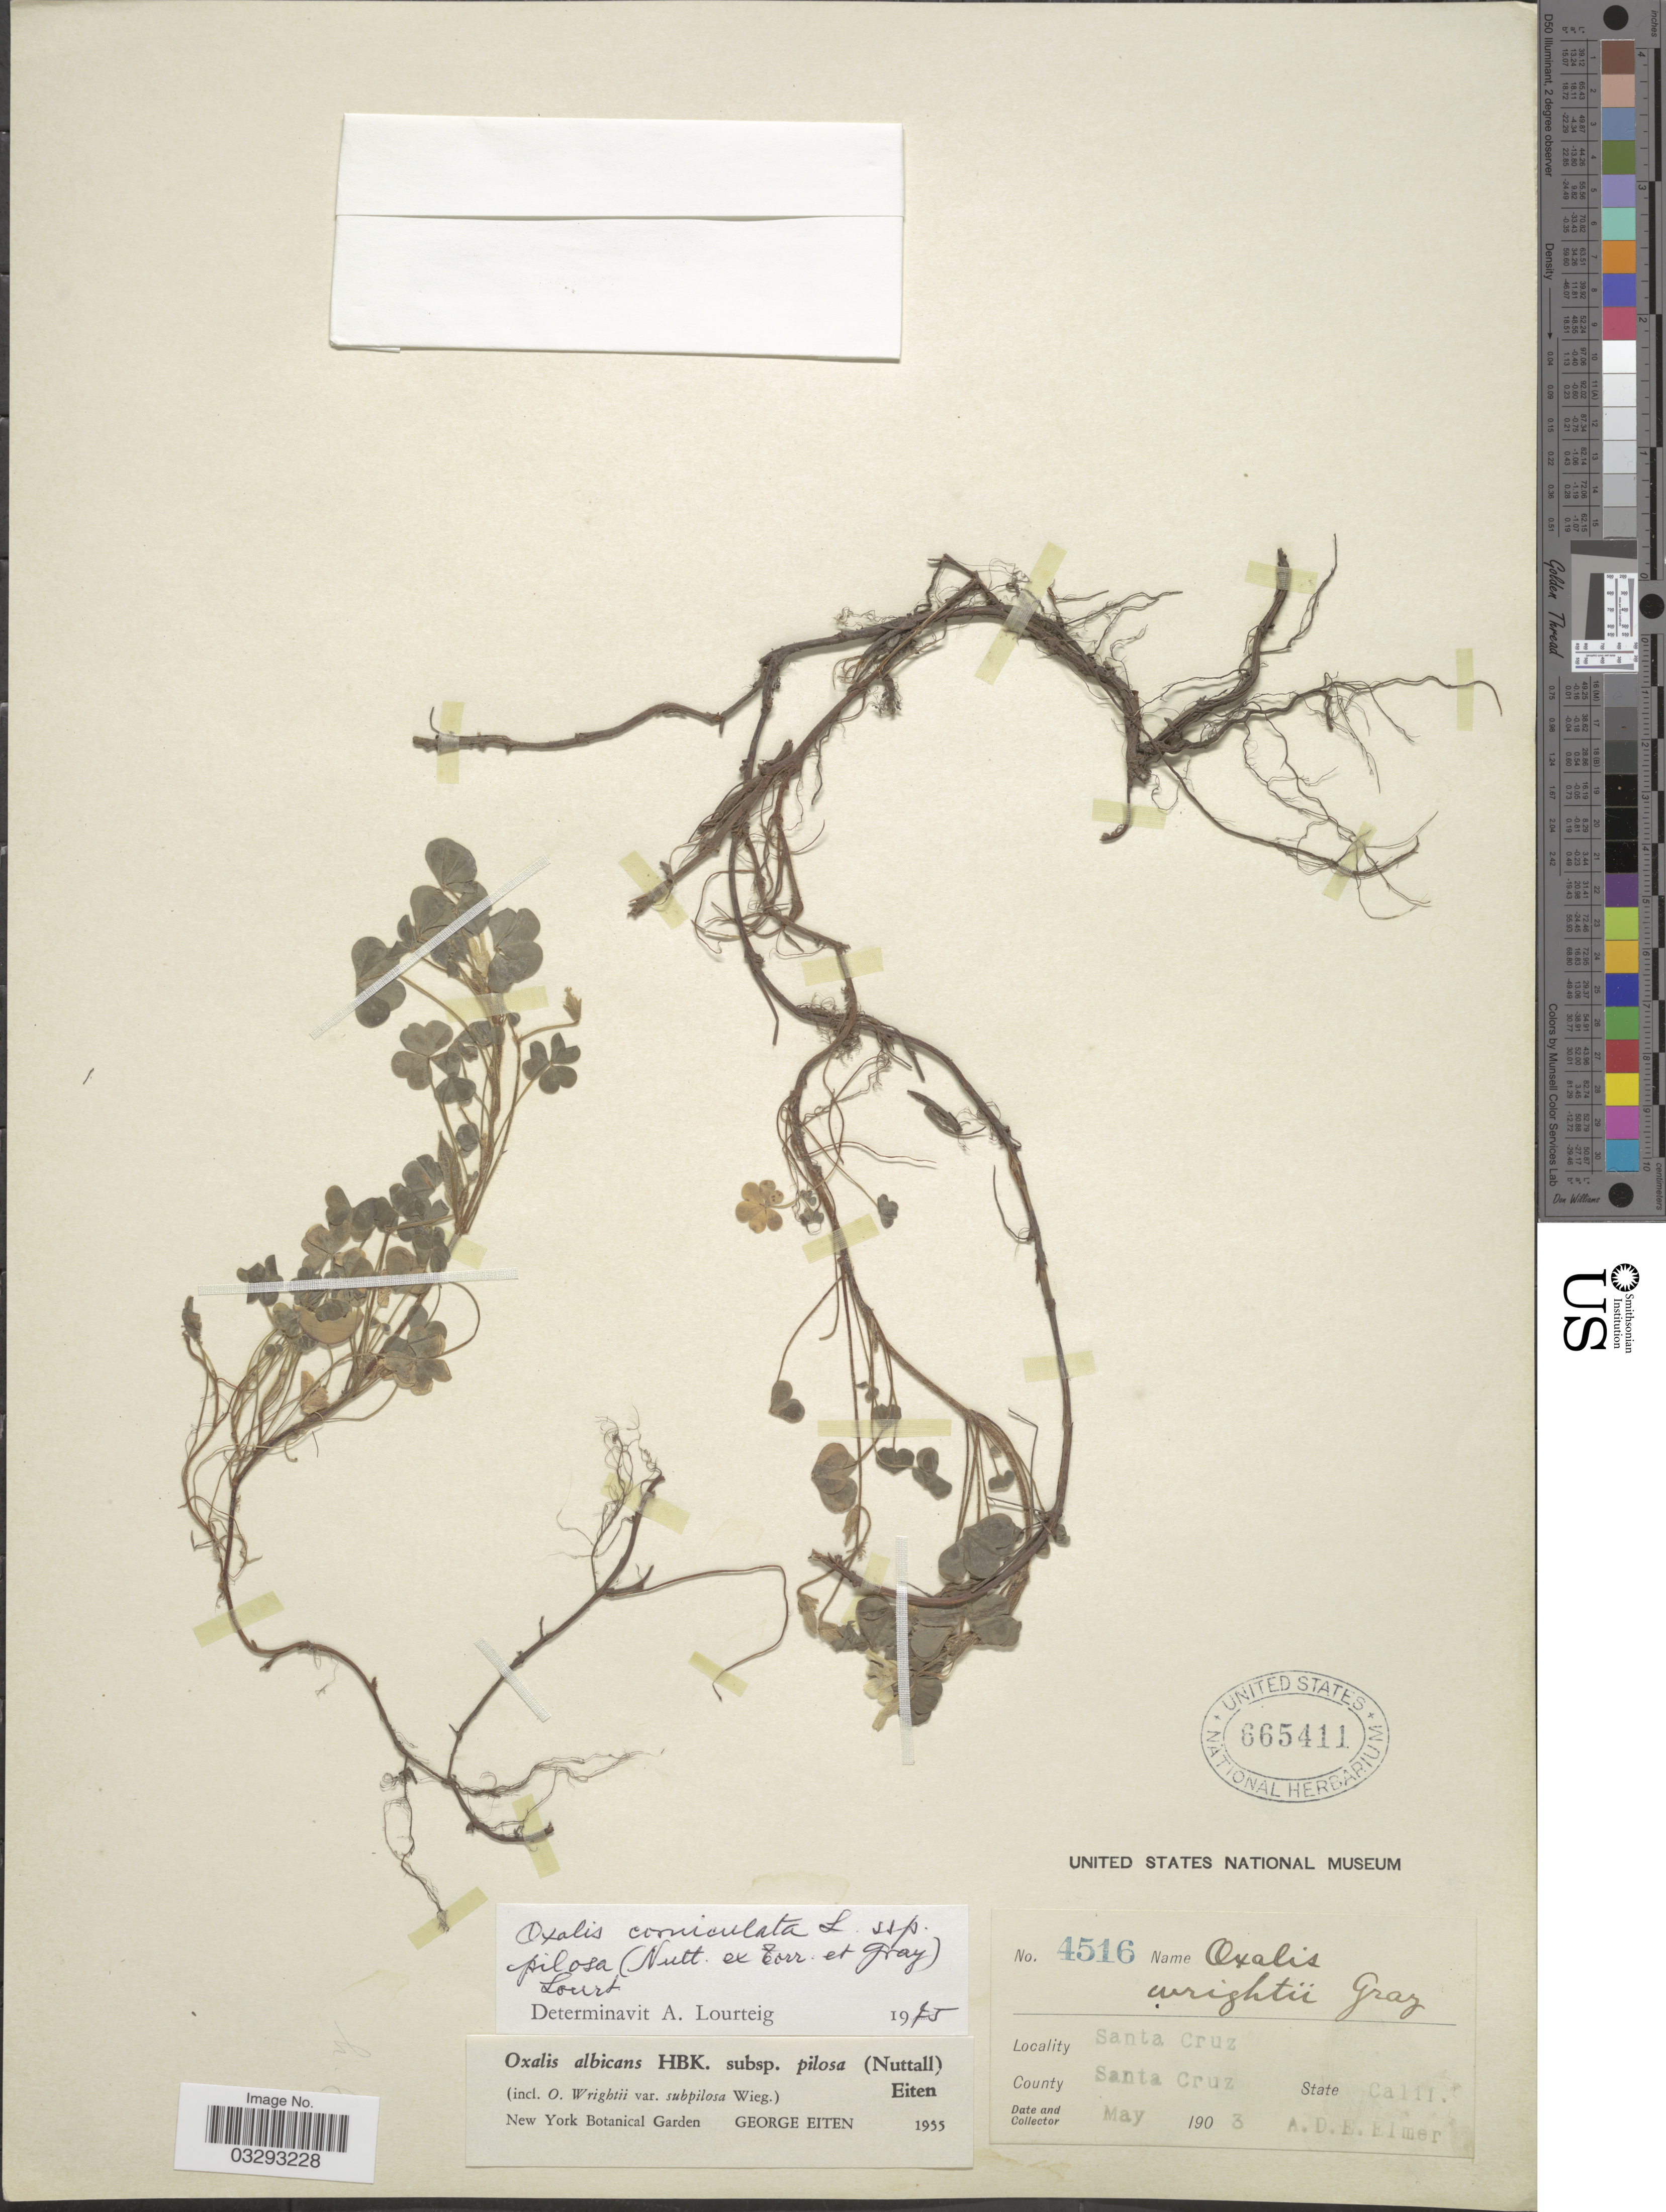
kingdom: Plantae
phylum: Tracheophyta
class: Magnoliopsida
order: Oxalidales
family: Oxalidaceae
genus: Oxalis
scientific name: Oxalis corniculata subsp. pilosa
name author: (Nutt.) Lourteig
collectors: A. D. E. Elmer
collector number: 4516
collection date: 1903-05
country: United States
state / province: California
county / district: Santa Cruz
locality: Santa Cruz. County Santa Cruz.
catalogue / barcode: US 665411